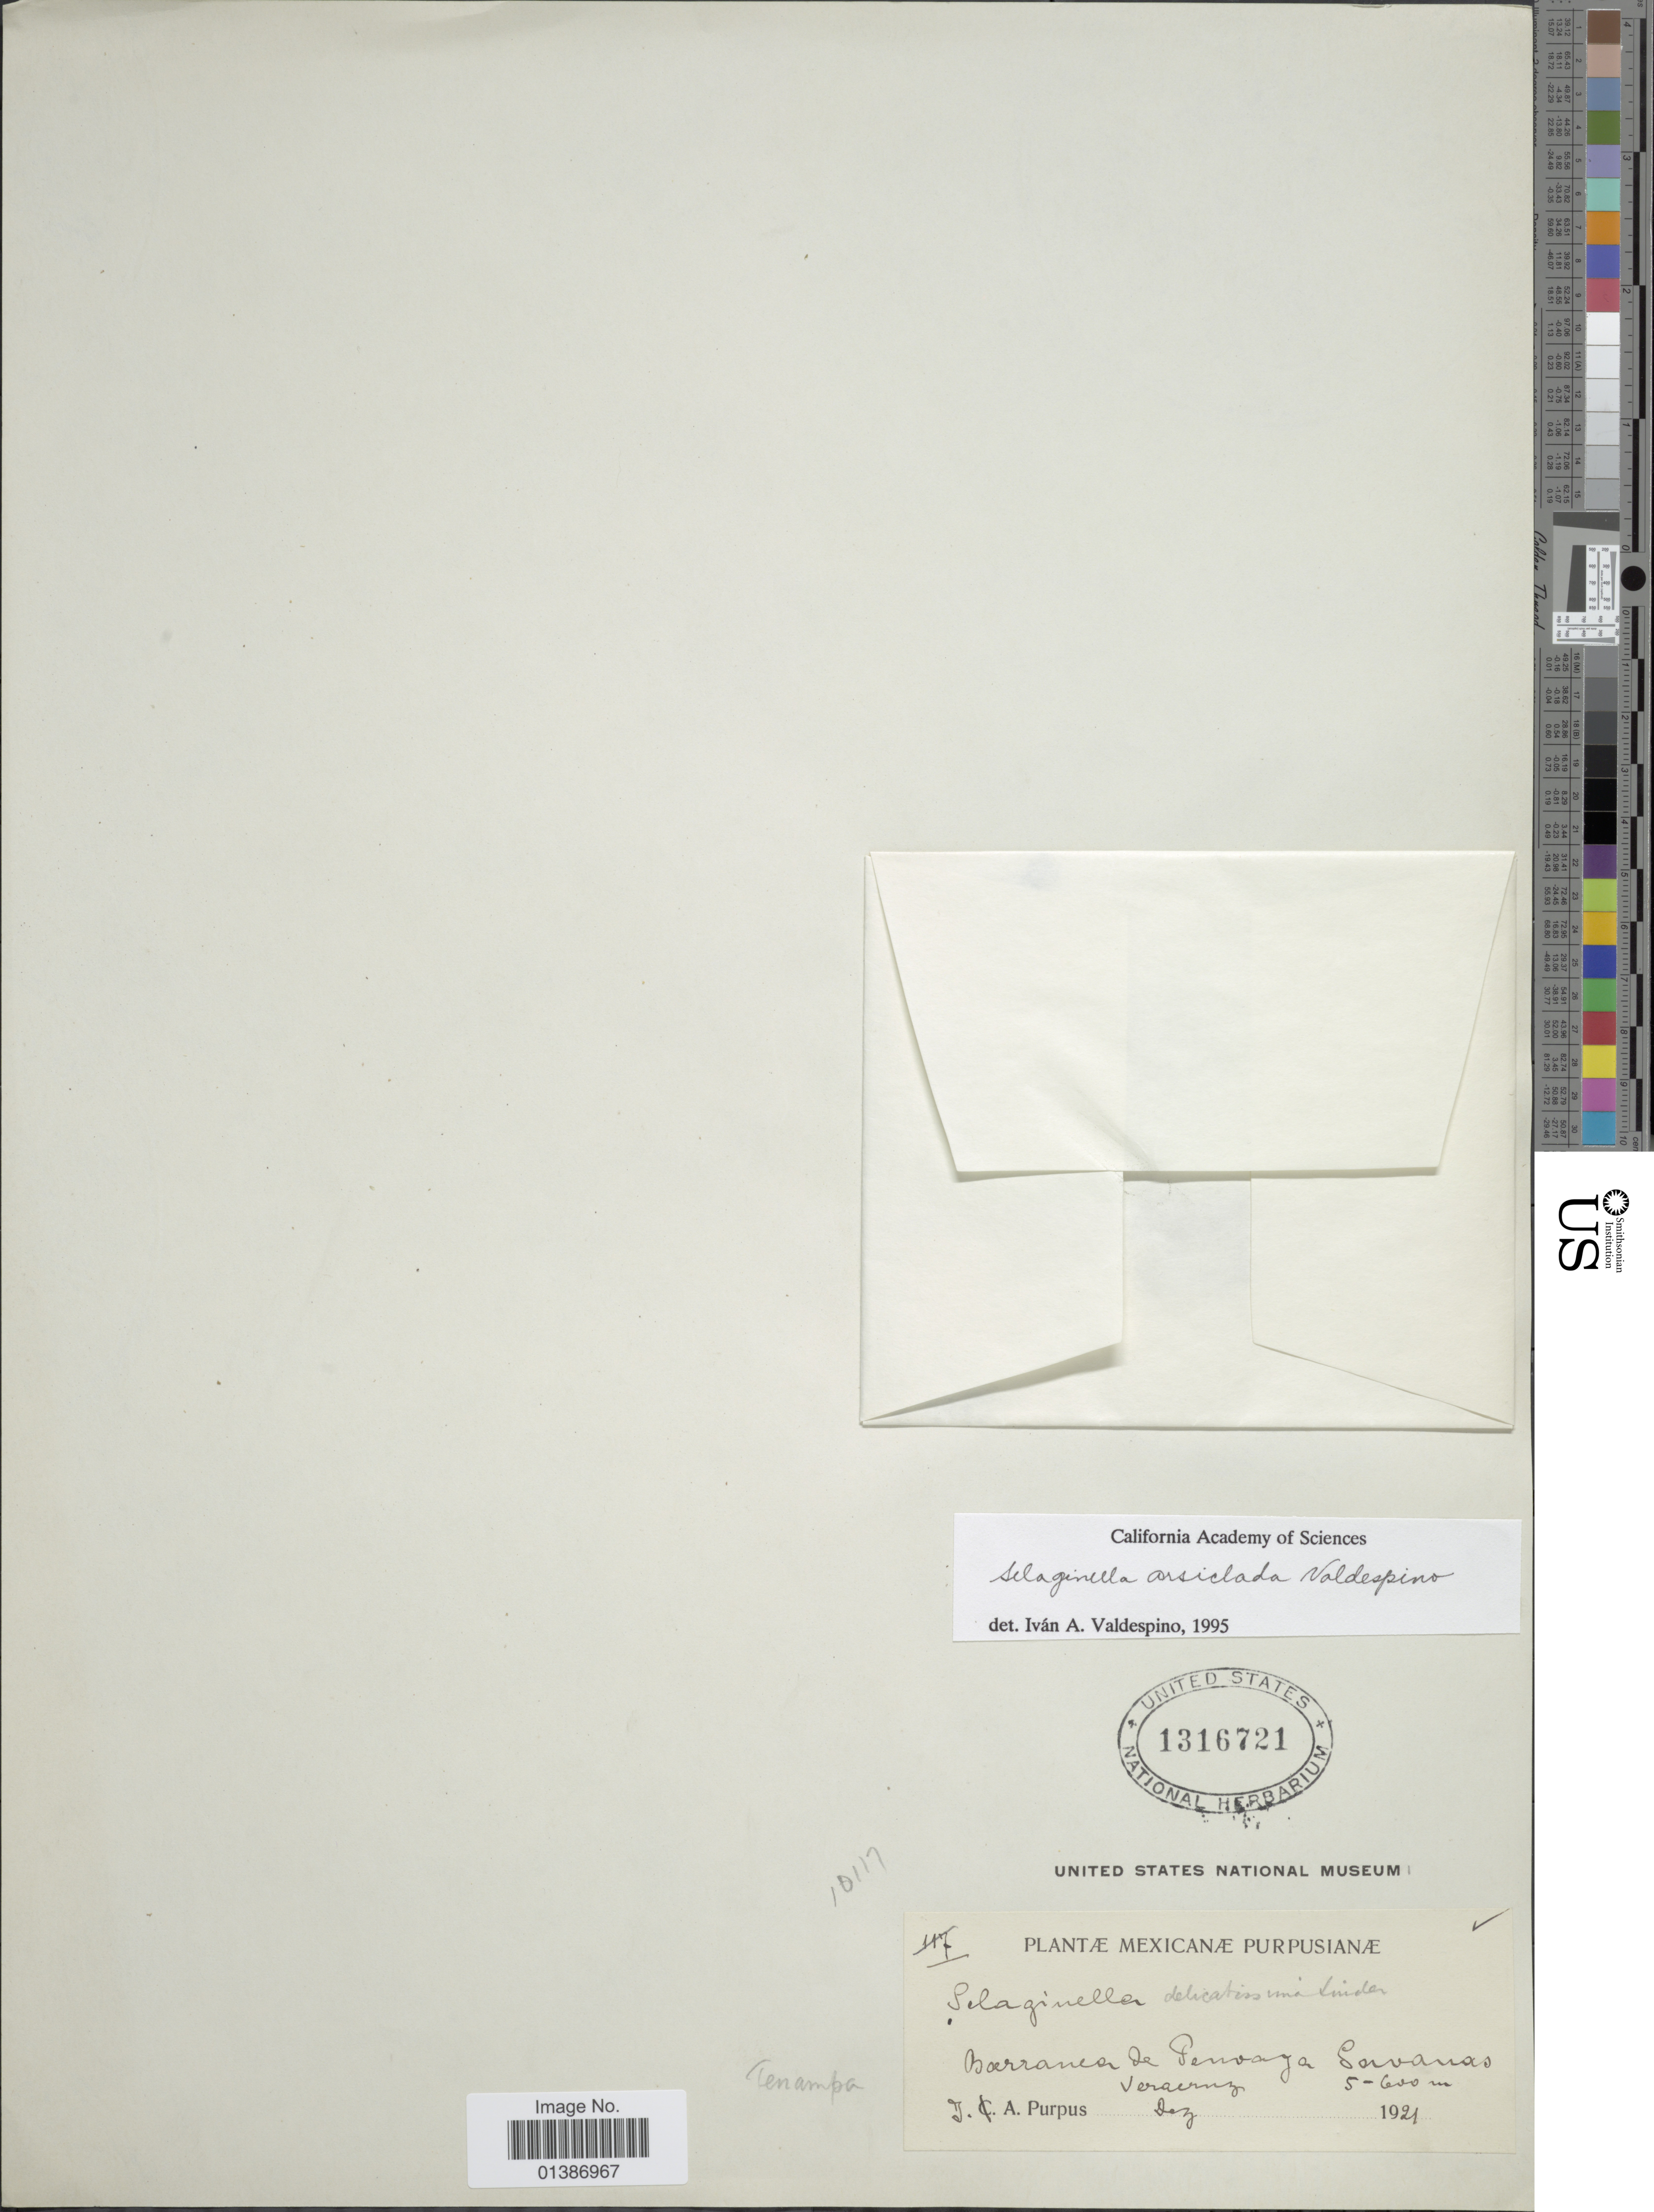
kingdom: Plantae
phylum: Tracheophyta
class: Lycopodiopsida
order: Selaginellales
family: Selaginellaceae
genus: Selaginella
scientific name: Selaginella arsiclada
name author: Valdespino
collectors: J. A. Purpus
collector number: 10117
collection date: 1921-12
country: Mexico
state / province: Veracruz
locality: Mexicanæ Purpusianæ, barranca de Penvaya Savanas. [interpreted]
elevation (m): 500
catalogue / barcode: US 1316721